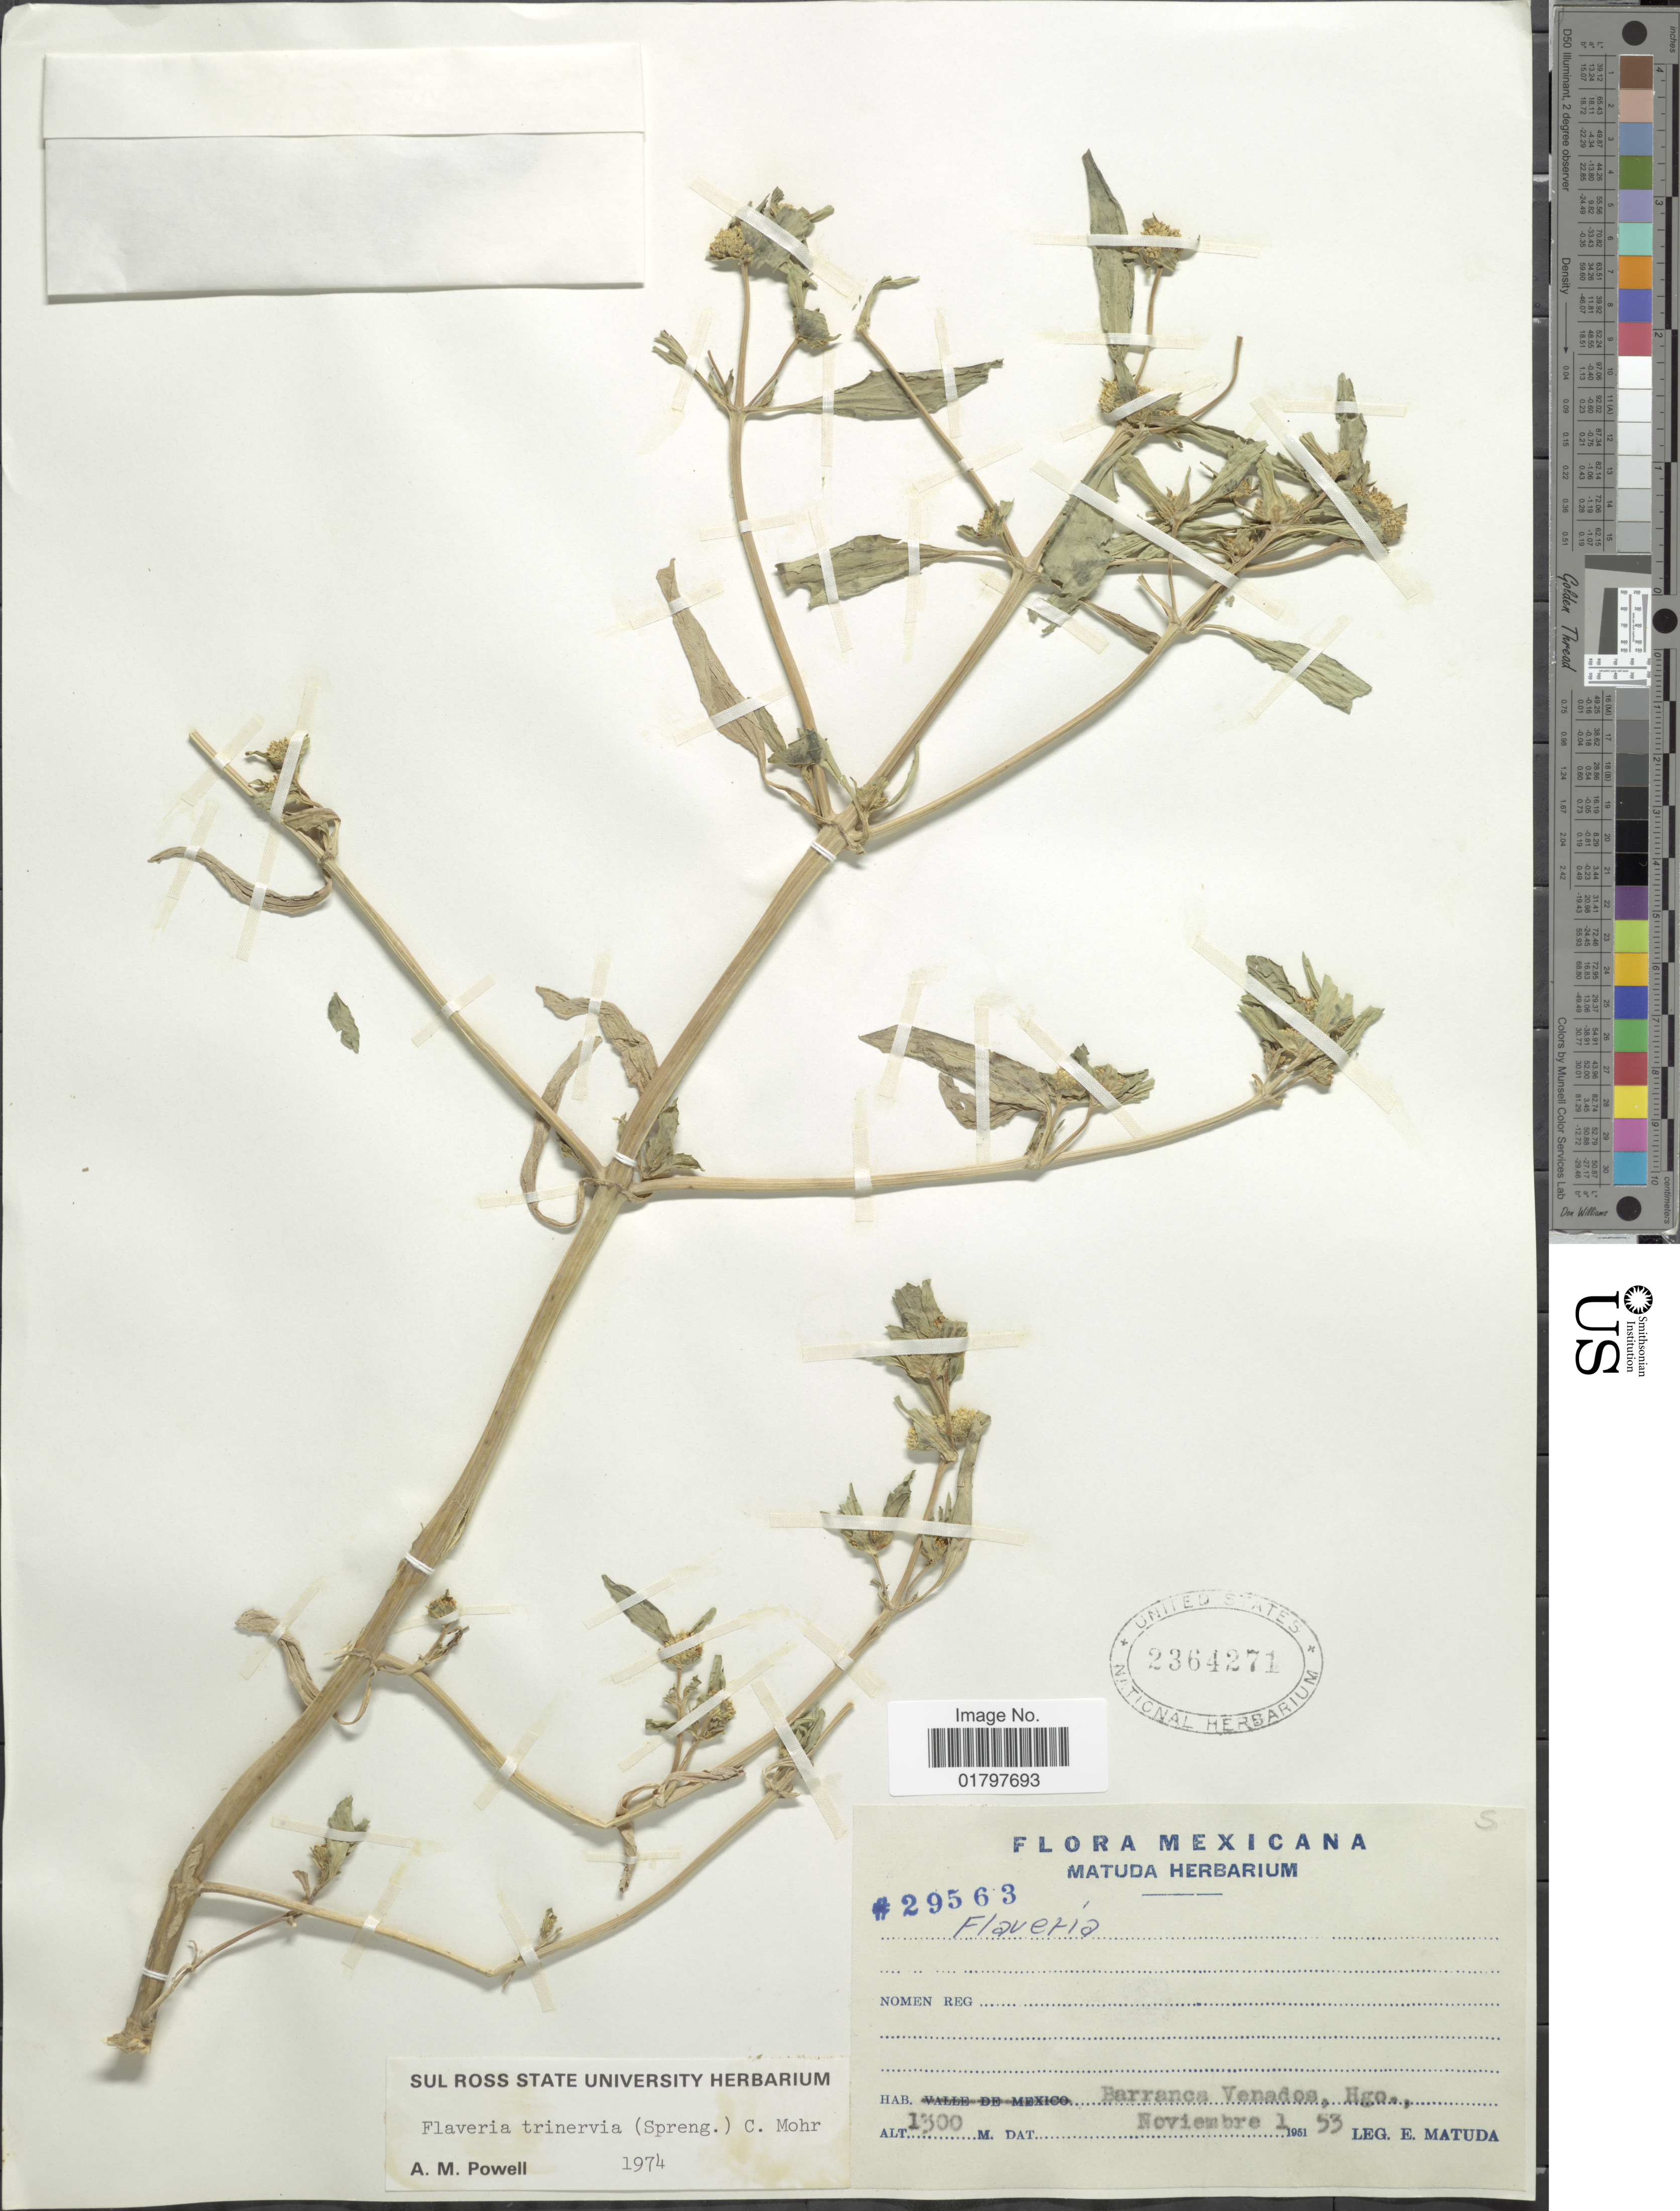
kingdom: Plantae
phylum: Tracheophyta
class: Magnoliopsida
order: Asterales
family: Asteraceae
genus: Flaveria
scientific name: Flaveria trinervia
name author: (Spreng.) C. Mohr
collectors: E. Matuda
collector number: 29563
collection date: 1953-11-01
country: Mexico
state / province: Hidalgo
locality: Barranca Venados, Hgo.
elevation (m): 1300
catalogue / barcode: US 2364271